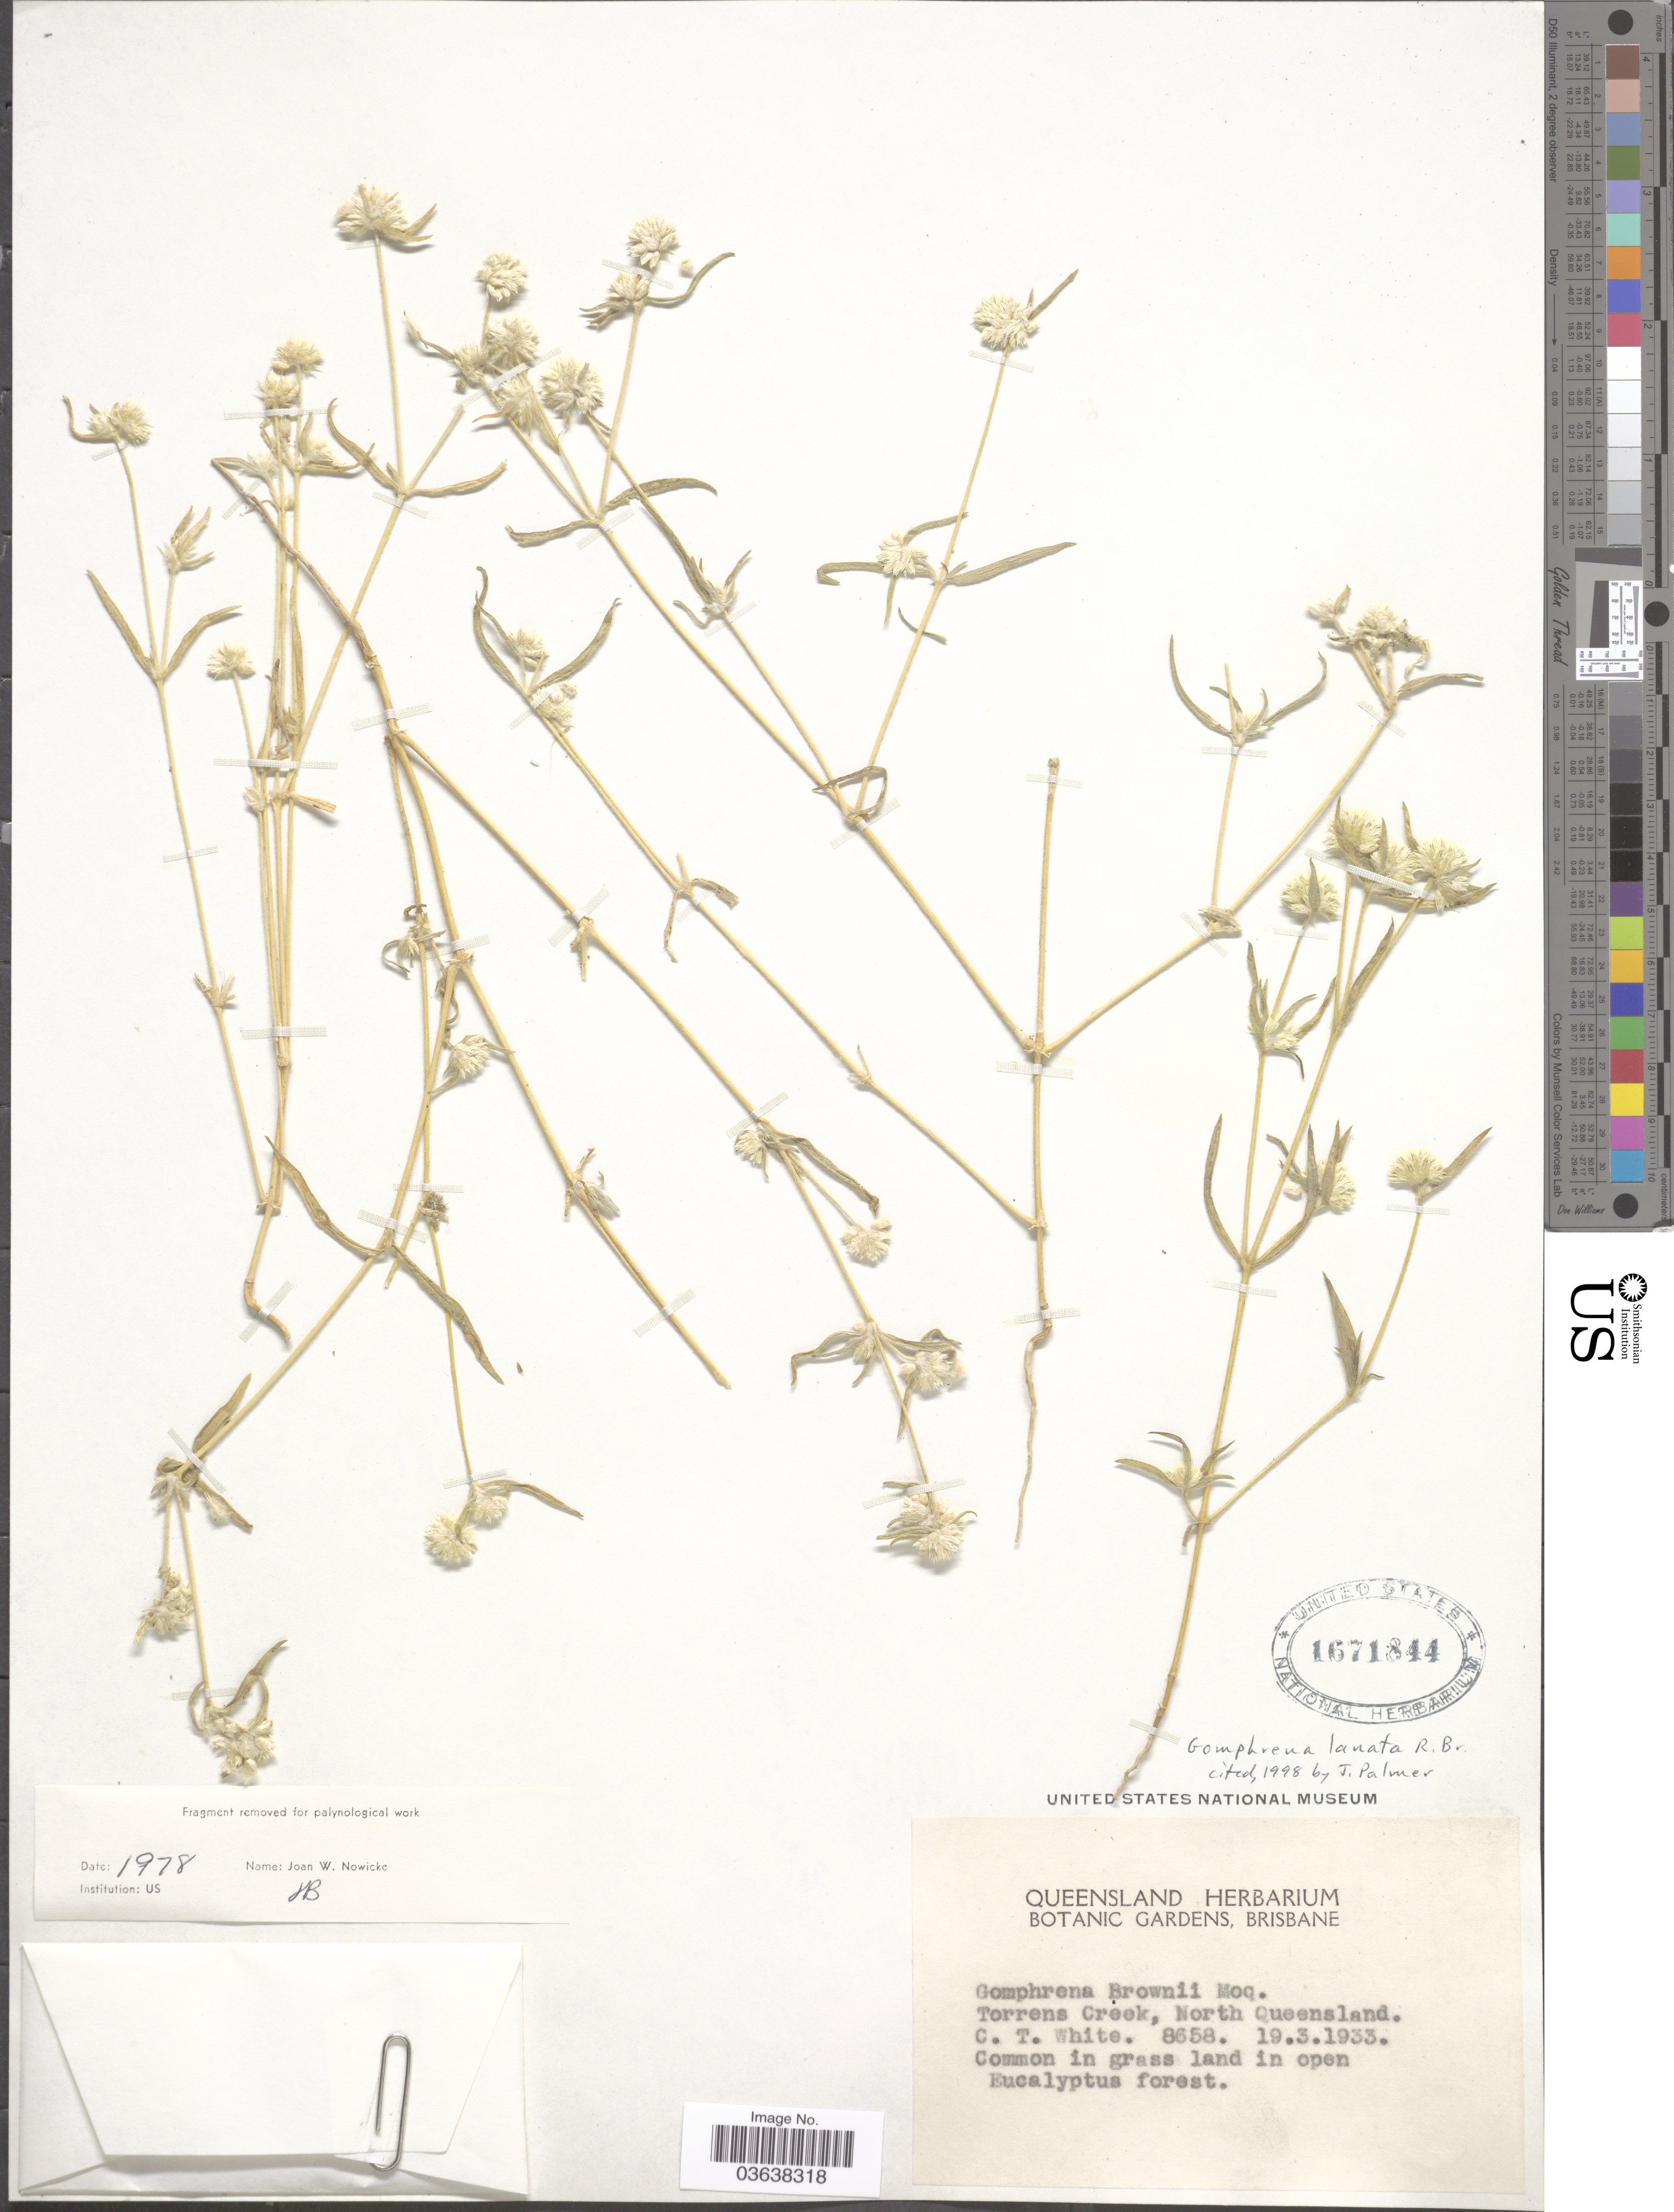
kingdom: Plantae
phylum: Tracheophyta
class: Magnoliopsida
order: Caryophyllales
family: Amaranthaceae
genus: Gomphrena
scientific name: Gomphrena lanata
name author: R. Br.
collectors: C. T. White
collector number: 8658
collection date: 1933-03-19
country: Australia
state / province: Queensland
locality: Torrens Creek, North Queensland.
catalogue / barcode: US 1671844